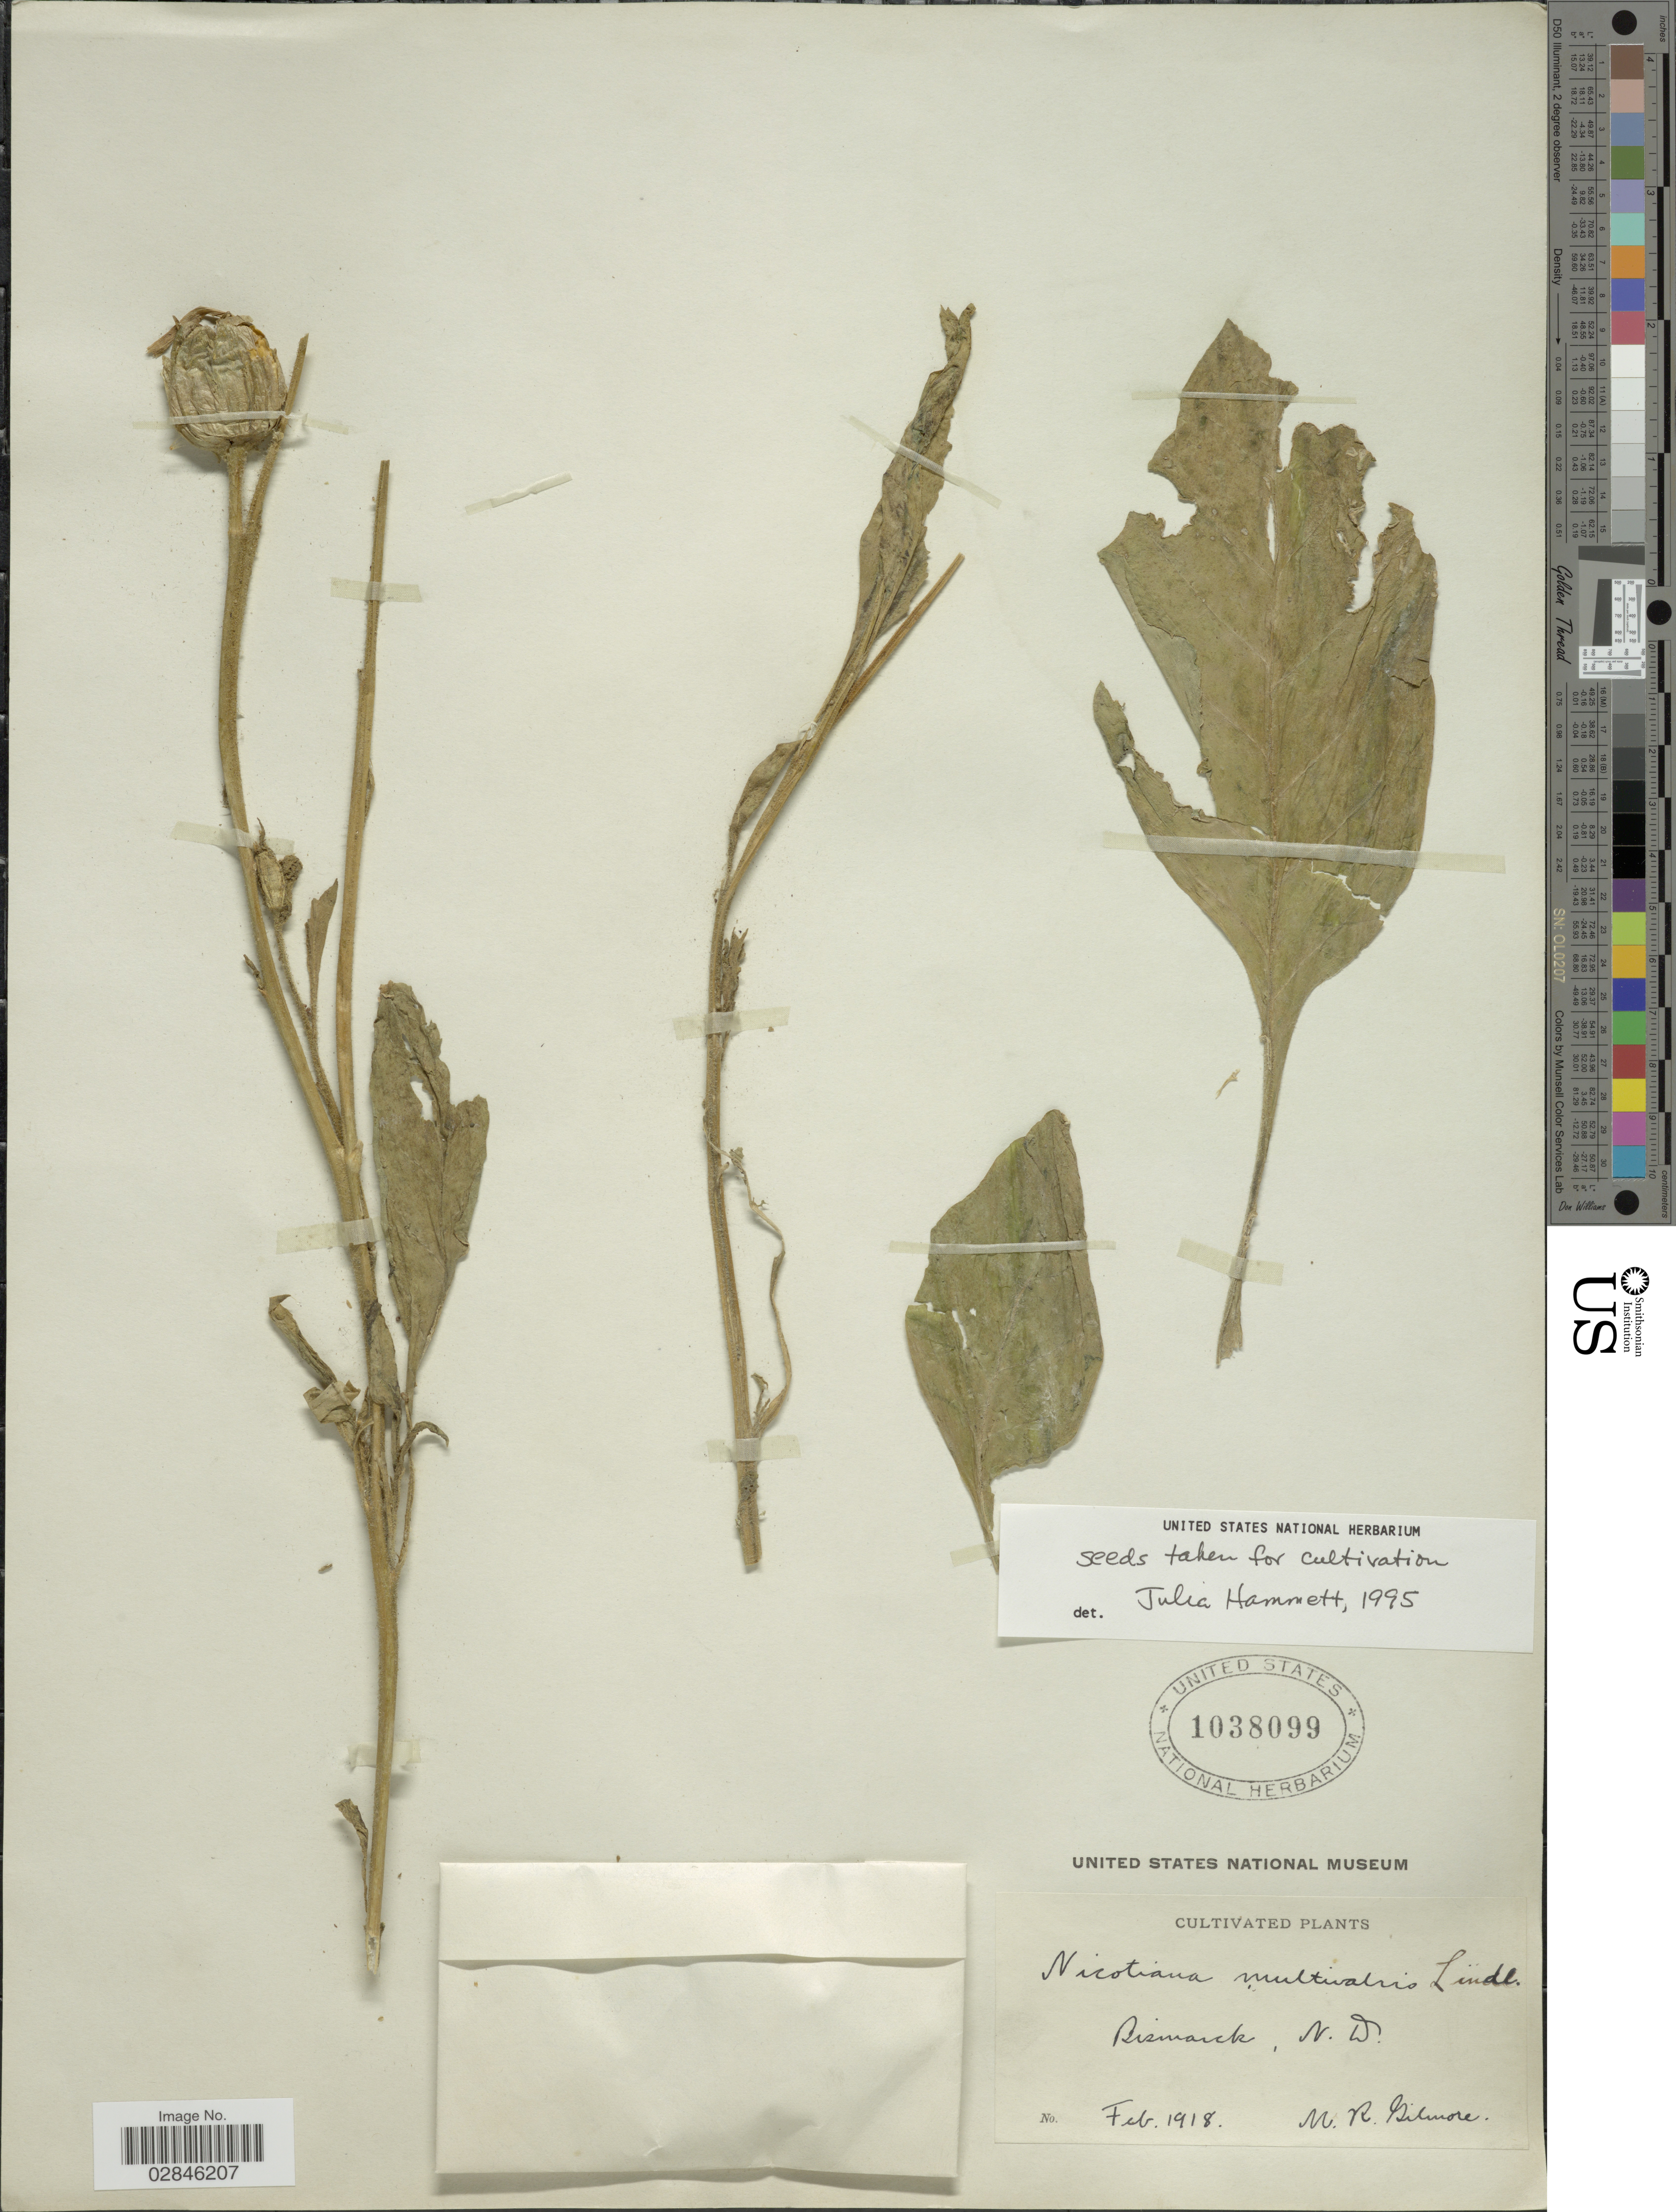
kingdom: Plantae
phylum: Tracheophyta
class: Magnoliopsida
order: Solanales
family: Solanaceae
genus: Nicotiana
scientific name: Nicotiana quadrivalvis var. multivalvis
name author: (Lindl.) A. Gray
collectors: M. Gilmore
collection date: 1918-02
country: United States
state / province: North Dakota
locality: Bismarck, N.D.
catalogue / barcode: US 1038099